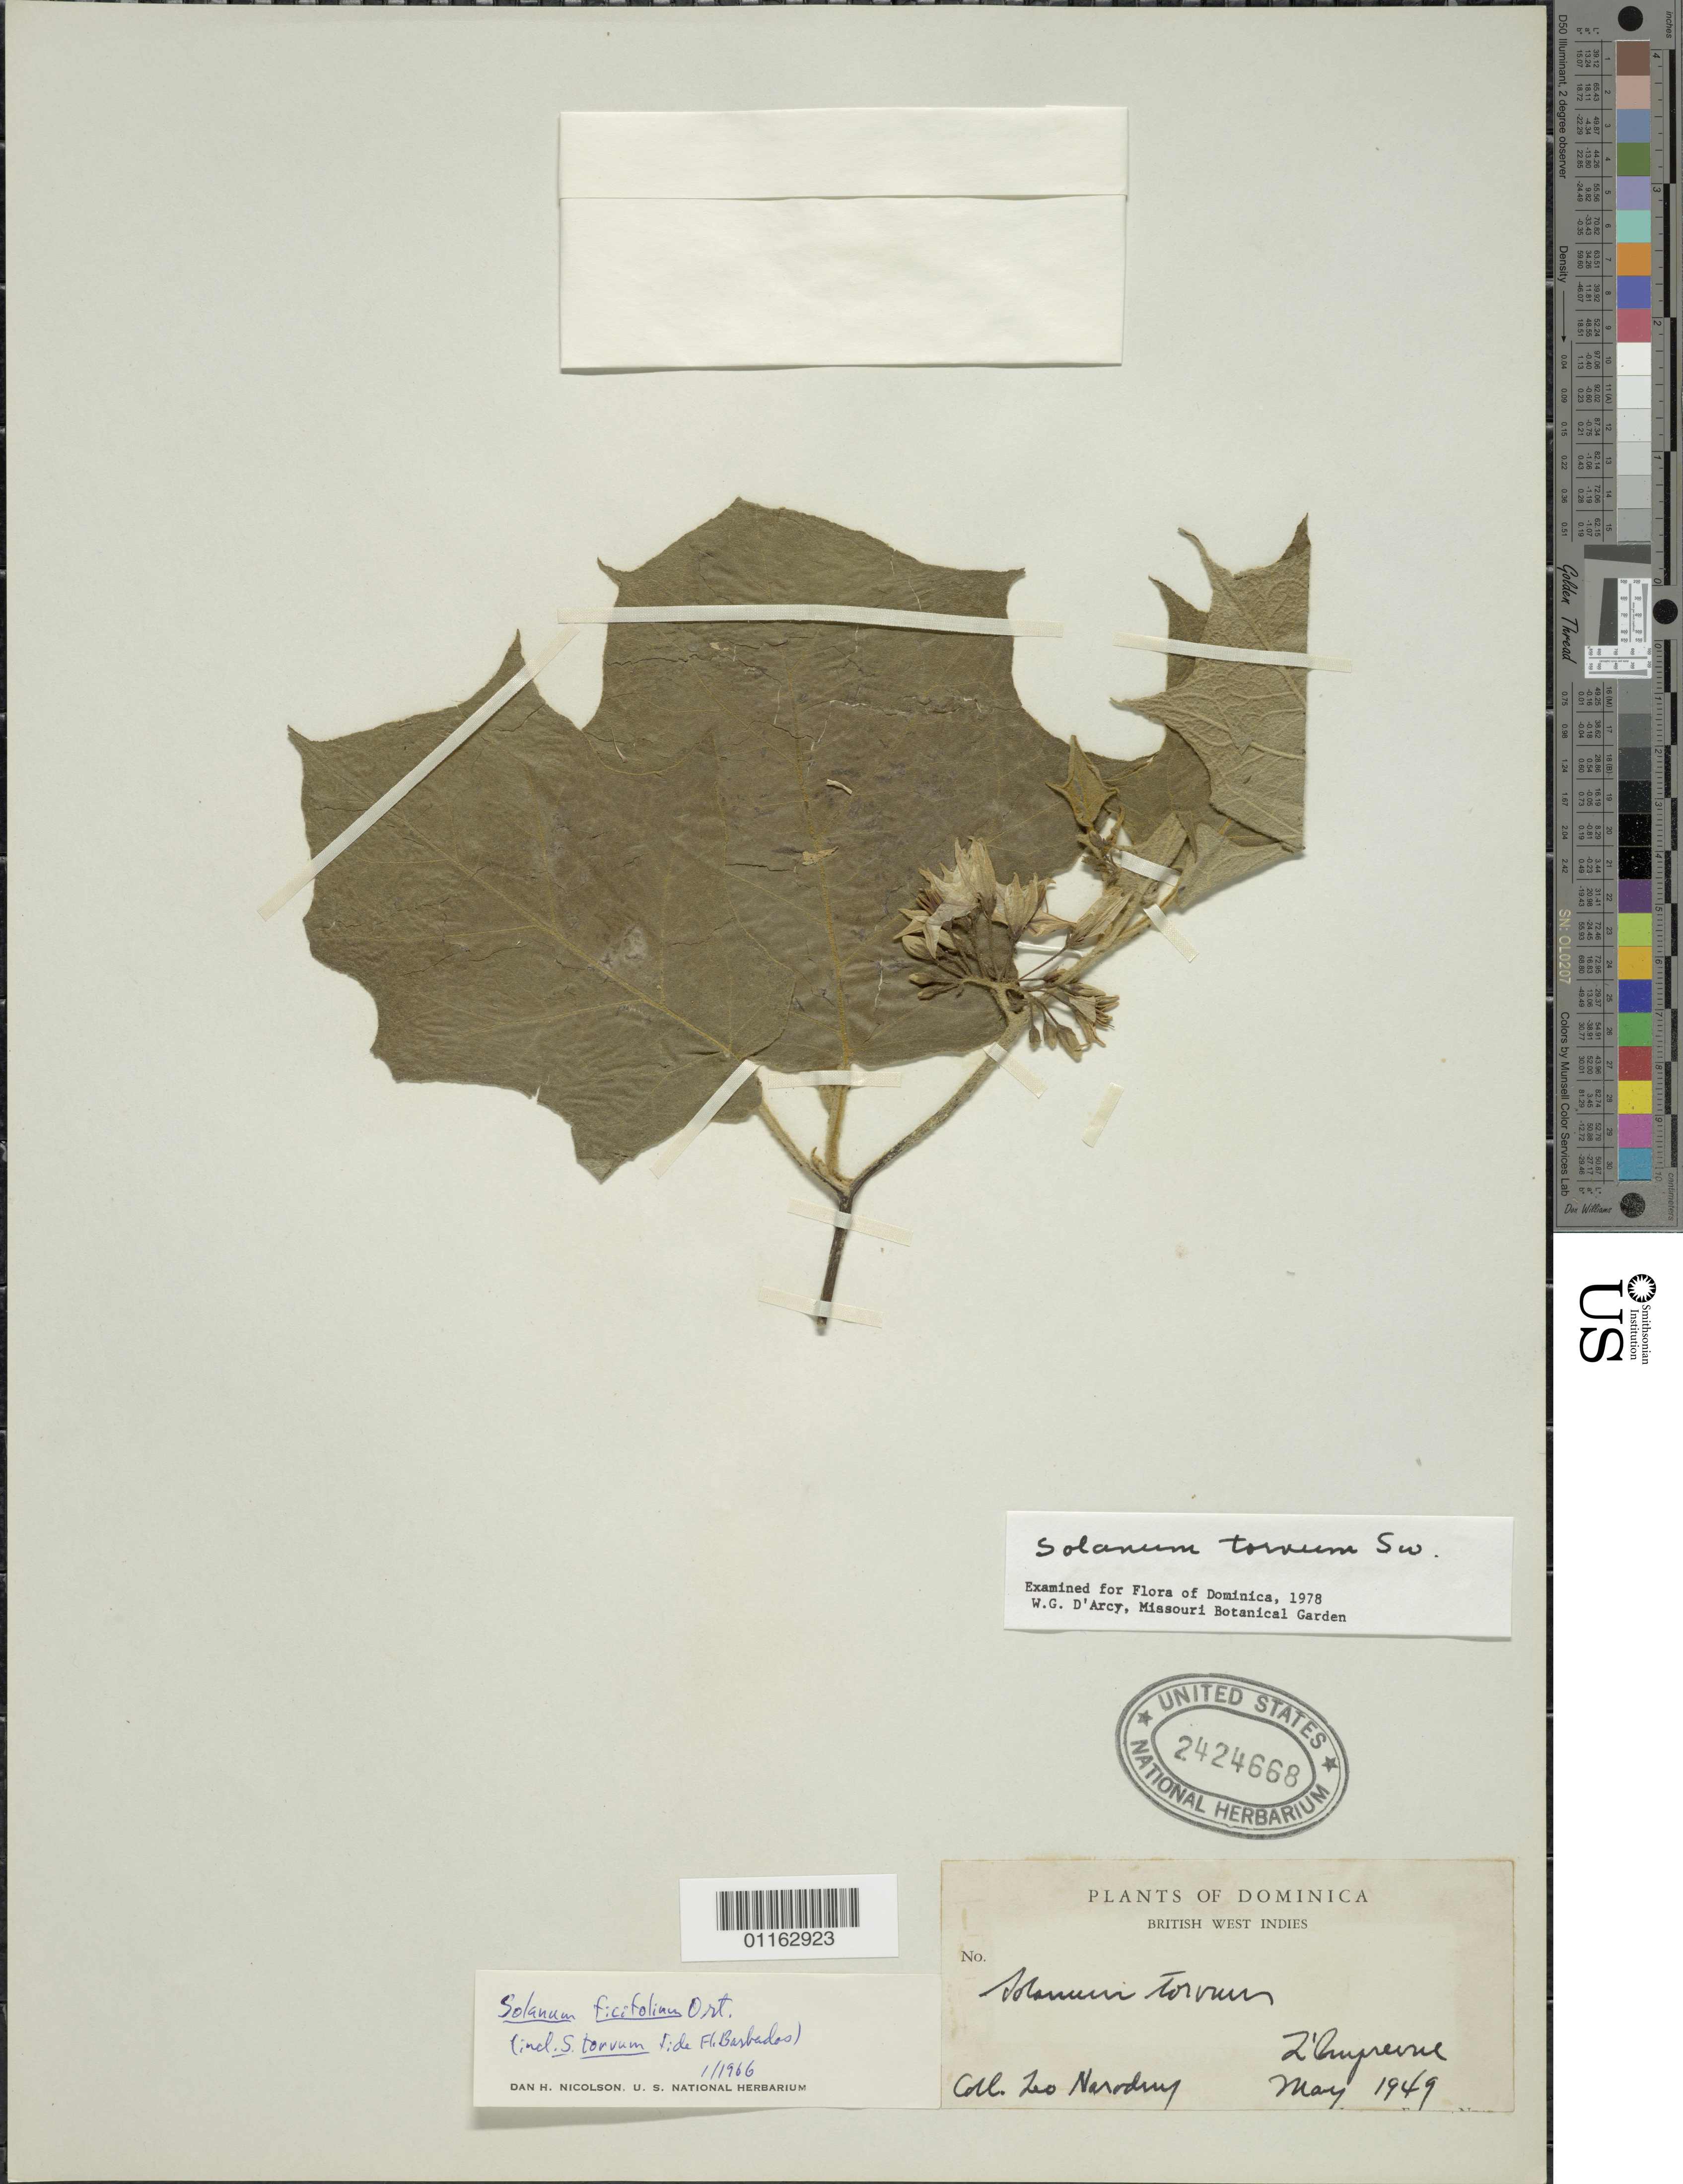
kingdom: Plantae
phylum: Tracheophyta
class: Magnoliopsida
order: Solanales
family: Solanaceae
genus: Solanum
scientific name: Solanum torvum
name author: Sw.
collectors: L. Narodny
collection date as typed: May 1949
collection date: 1949-05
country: Dominica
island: Dominica I.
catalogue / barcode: US 2424668